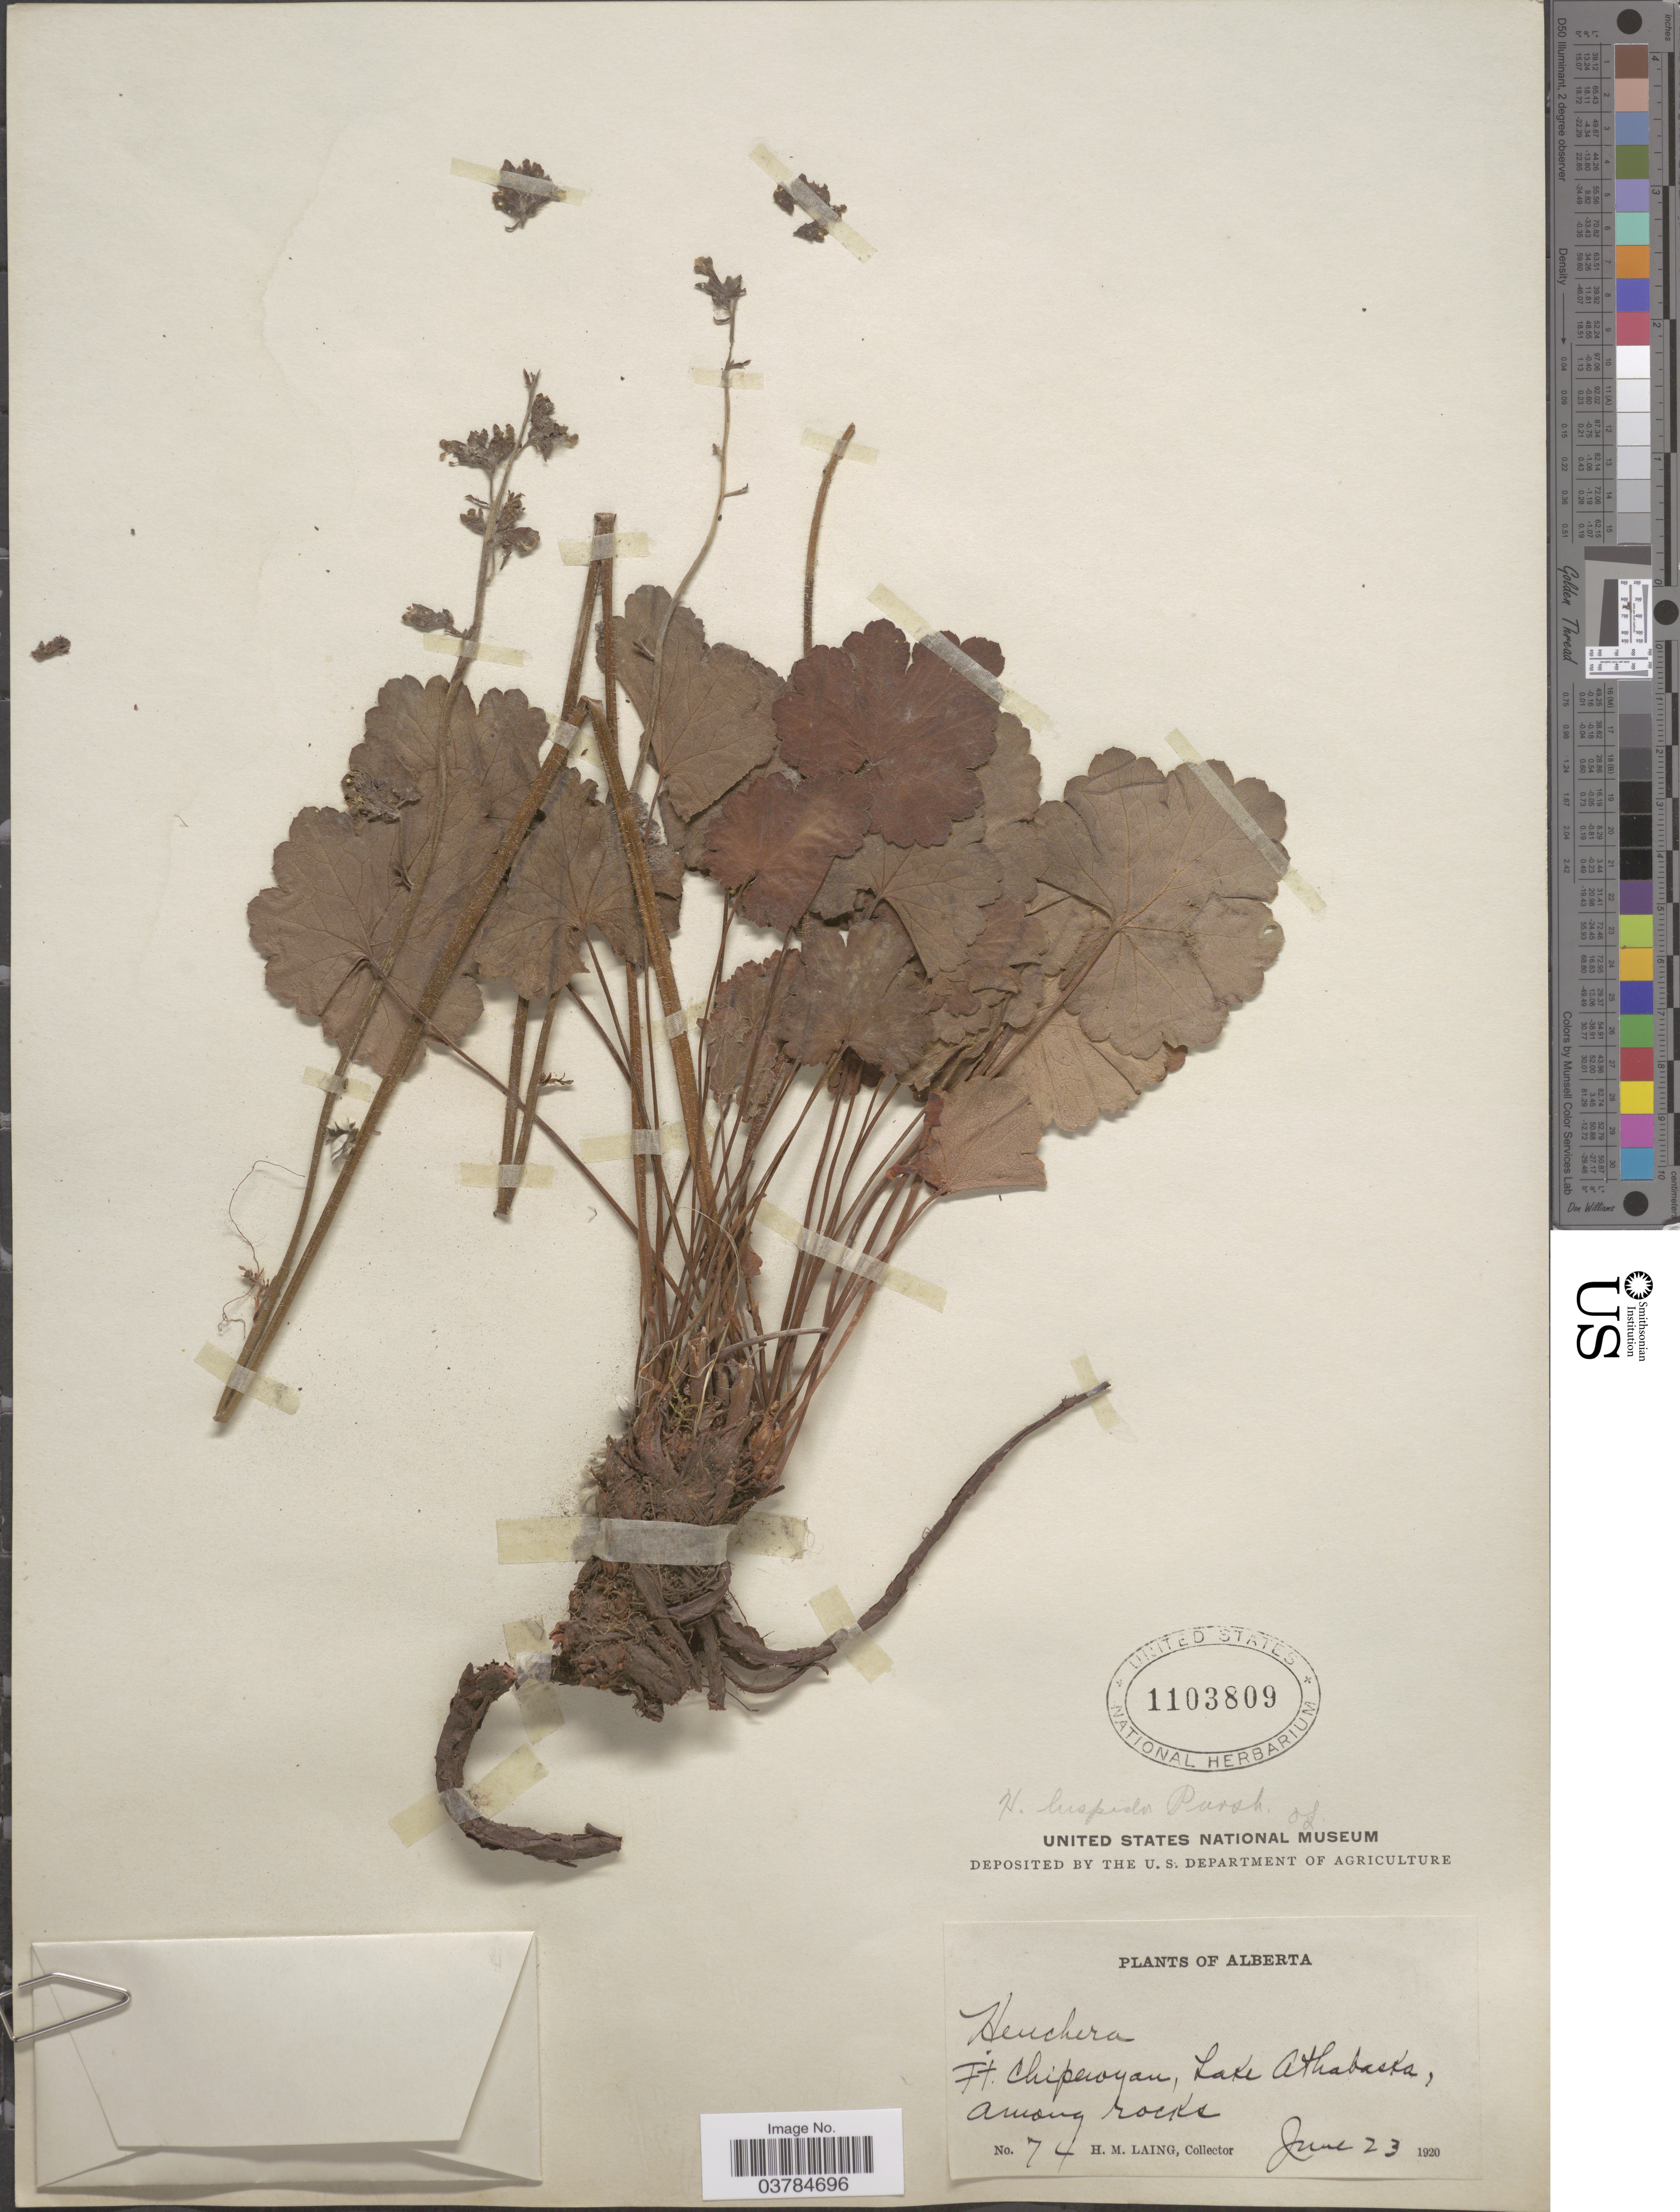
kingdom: Plantae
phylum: Tracheophyta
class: Magnoliopsida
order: Saxifragales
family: Saxifragaceae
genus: Heuchera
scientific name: Heuchera hispida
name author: Pursh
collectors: H. Laing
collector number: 74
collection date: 1920-06-23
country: Canada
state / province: Alberta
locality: Ft. Chipewyan, Lake Athabaska, among rocks.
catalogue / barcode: US 1103809